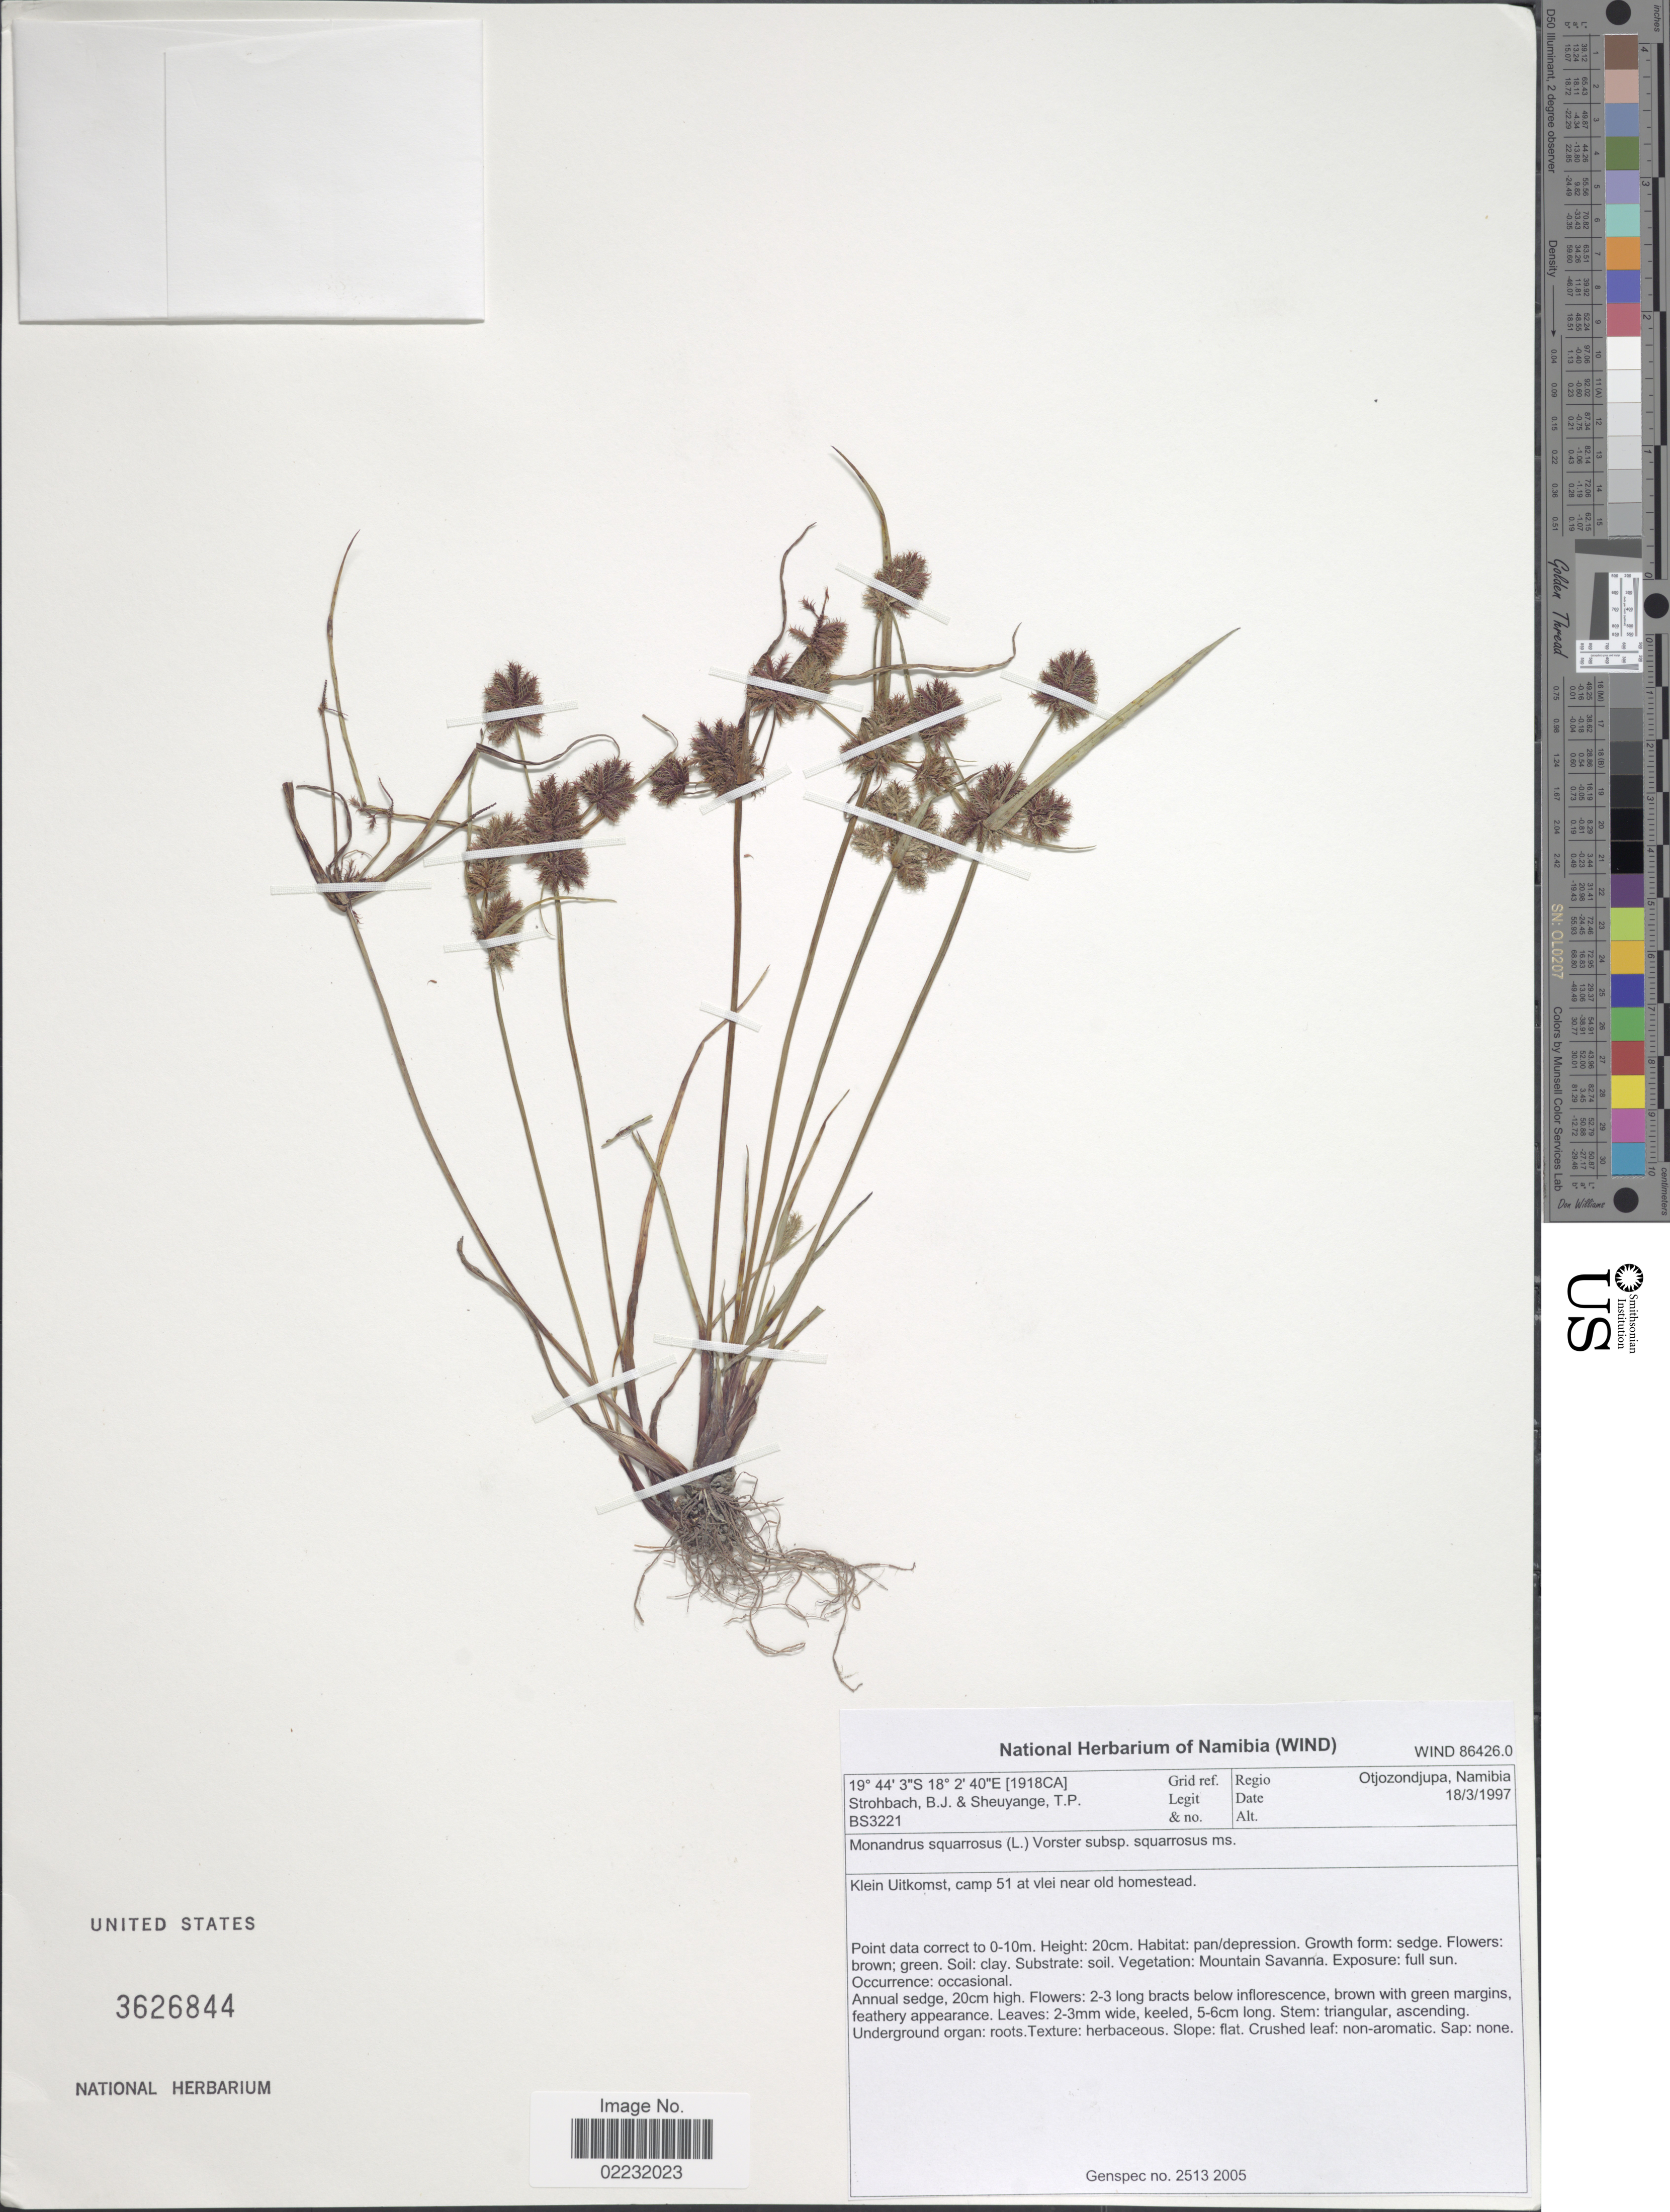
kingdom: Plantae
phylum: Tracheophyta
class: Liliopsida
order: Poales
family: Cyperaceae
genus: Cyperus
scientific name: Cyperus squarrosus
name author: L.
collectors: B. Strohbach & T. Sheuyange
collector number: BS3221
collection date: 1997-03-18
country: Namibia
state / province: Otjozondjupa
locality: Klein Uitkomst, camp 51 at vlei near old homestead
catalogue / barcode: US 3626844